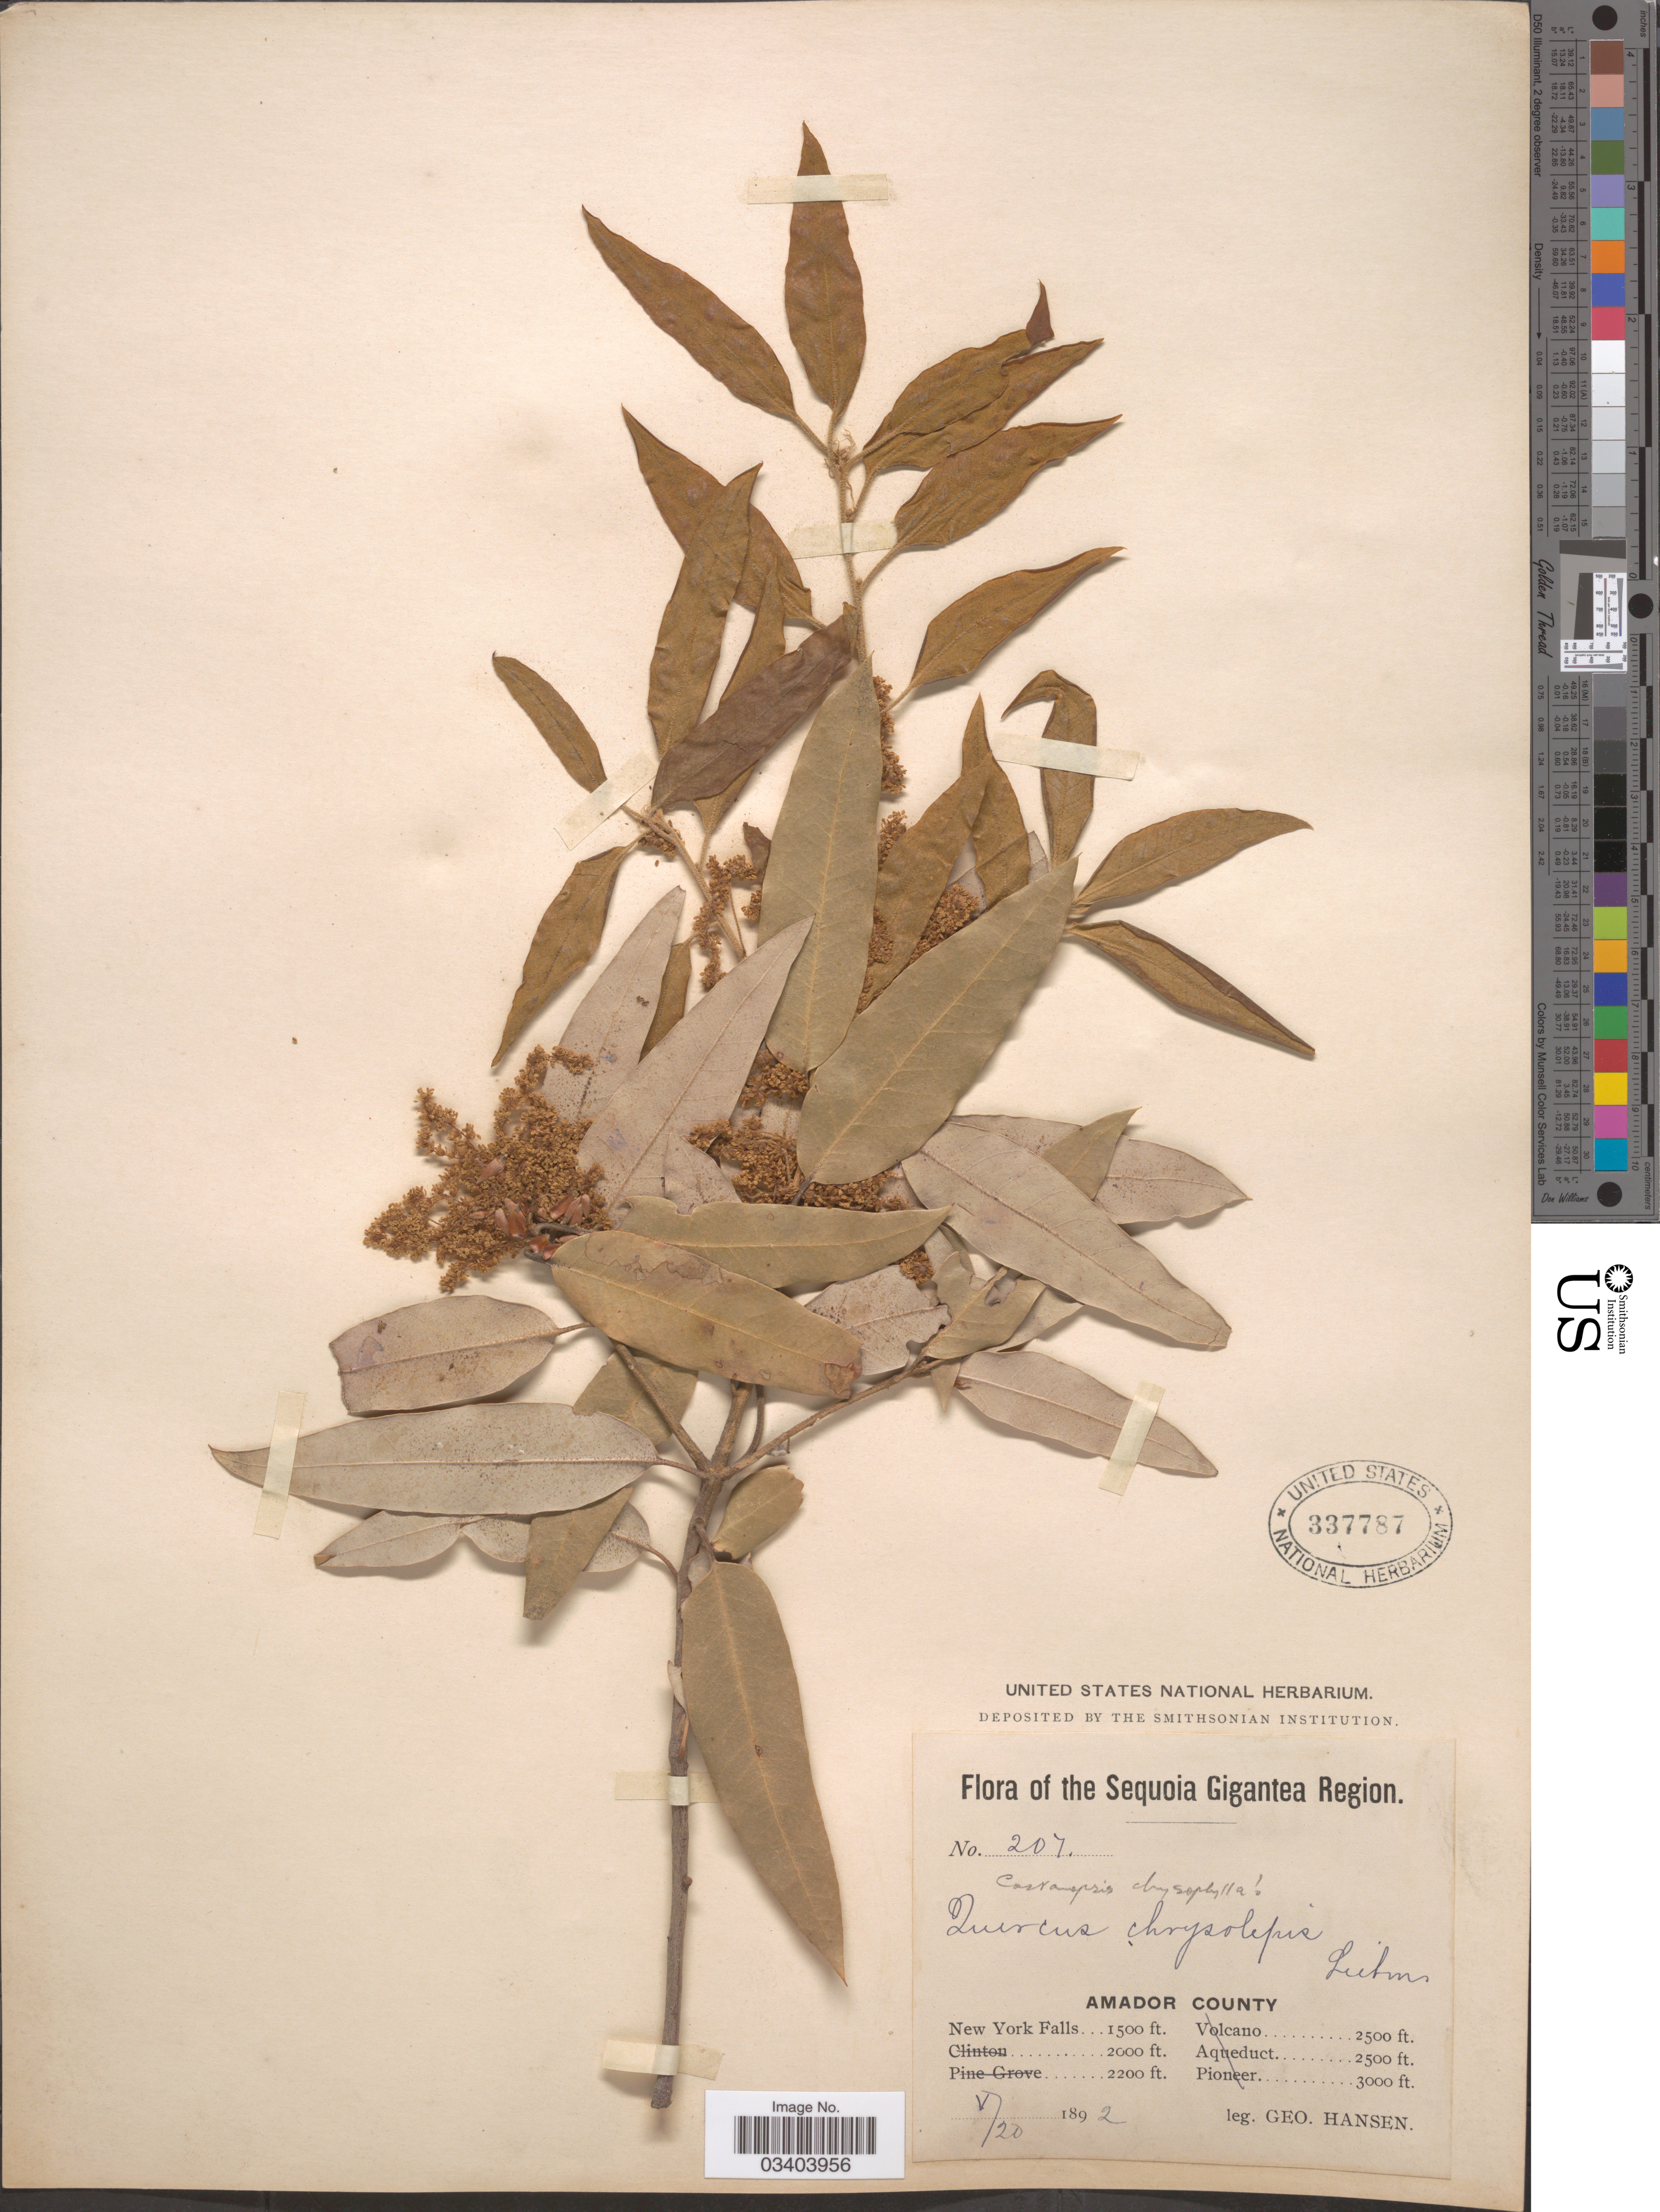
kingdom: Plantae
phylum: Tracheophyta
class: Magnoliopsida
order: Fagales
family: Fagaceae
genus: Quercus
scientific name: Quercus chrysolepis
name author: Liebm.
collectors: G. Hansen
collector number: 207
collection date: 1892-05-20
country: United States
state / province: California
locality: The Sequoia Gigantea Region. New York Falls.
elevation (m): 457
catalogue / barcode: US 337787